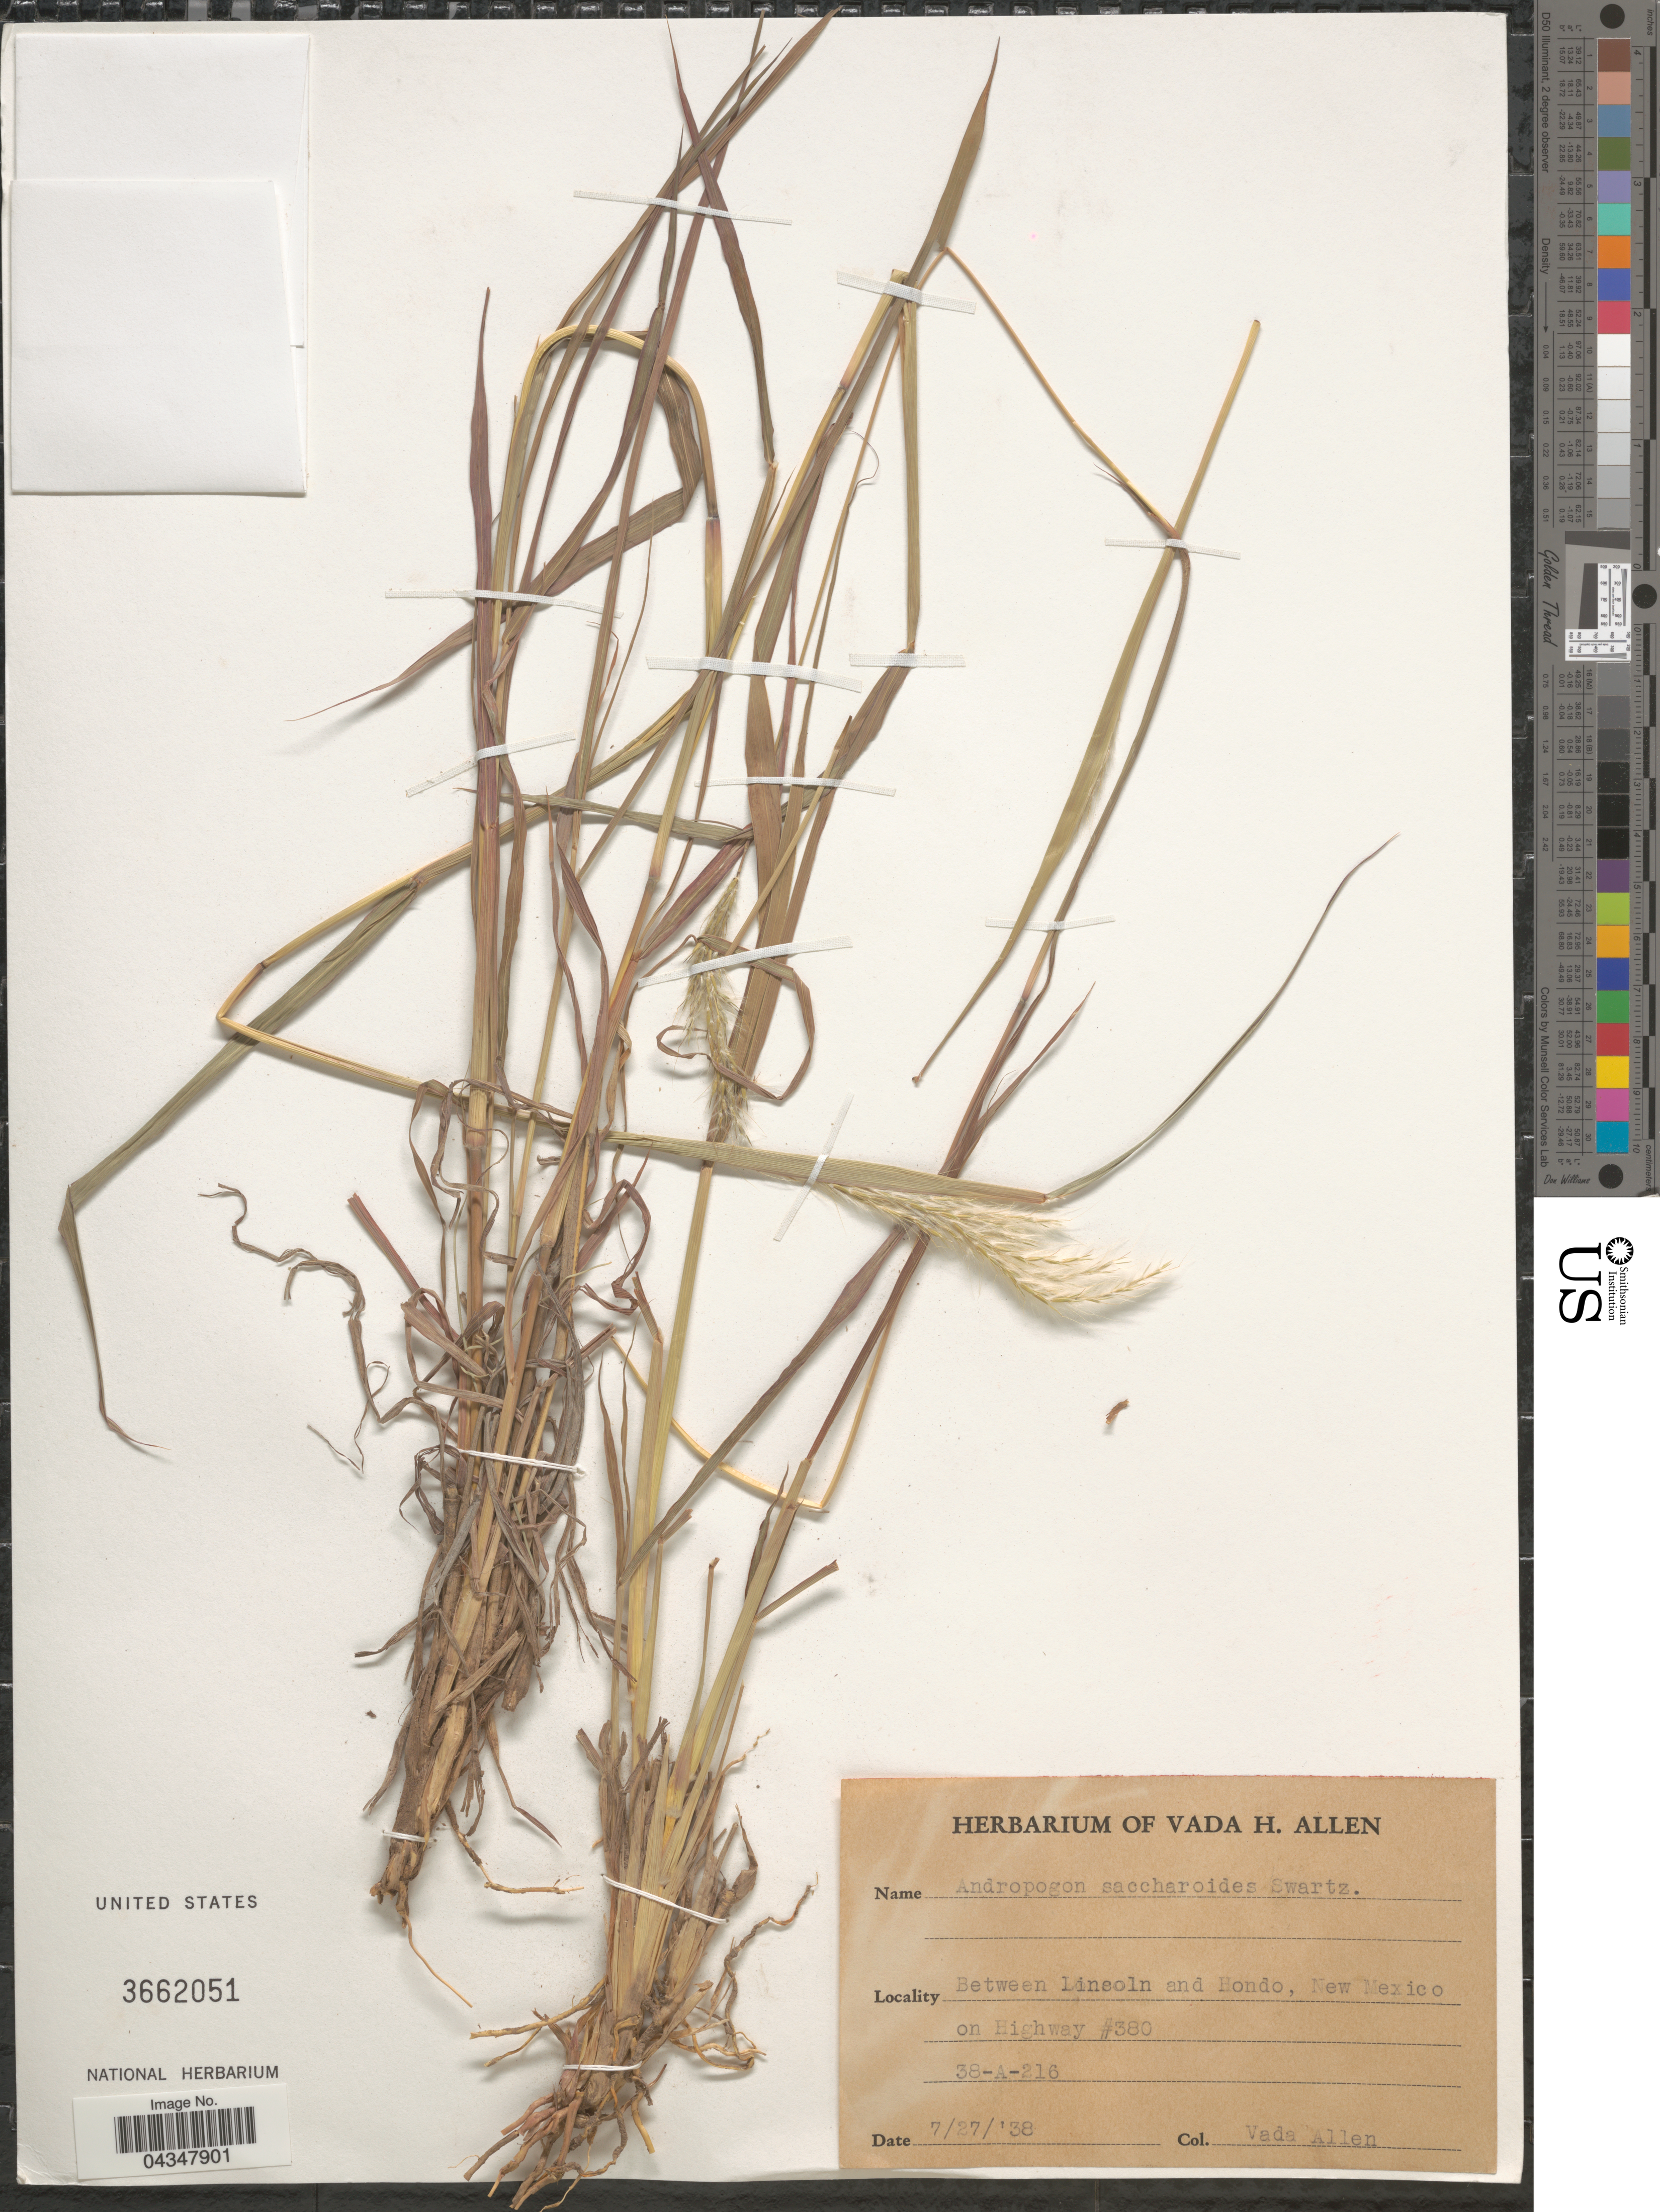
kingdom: Plantae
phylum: Tracheophyta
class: Liliopsida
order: Poales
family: Poaceae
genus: Bothriochloa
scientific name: Bothriochloa saccharoides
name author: (Sw.) Rydb.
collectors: V. Allen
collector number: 38-A-216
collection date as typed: Transcribed d/m/y: 27/7/38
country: United States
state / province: New Mexico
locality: Between Lincoln and Hondo, on Highway #380.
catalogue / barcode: US 3662051